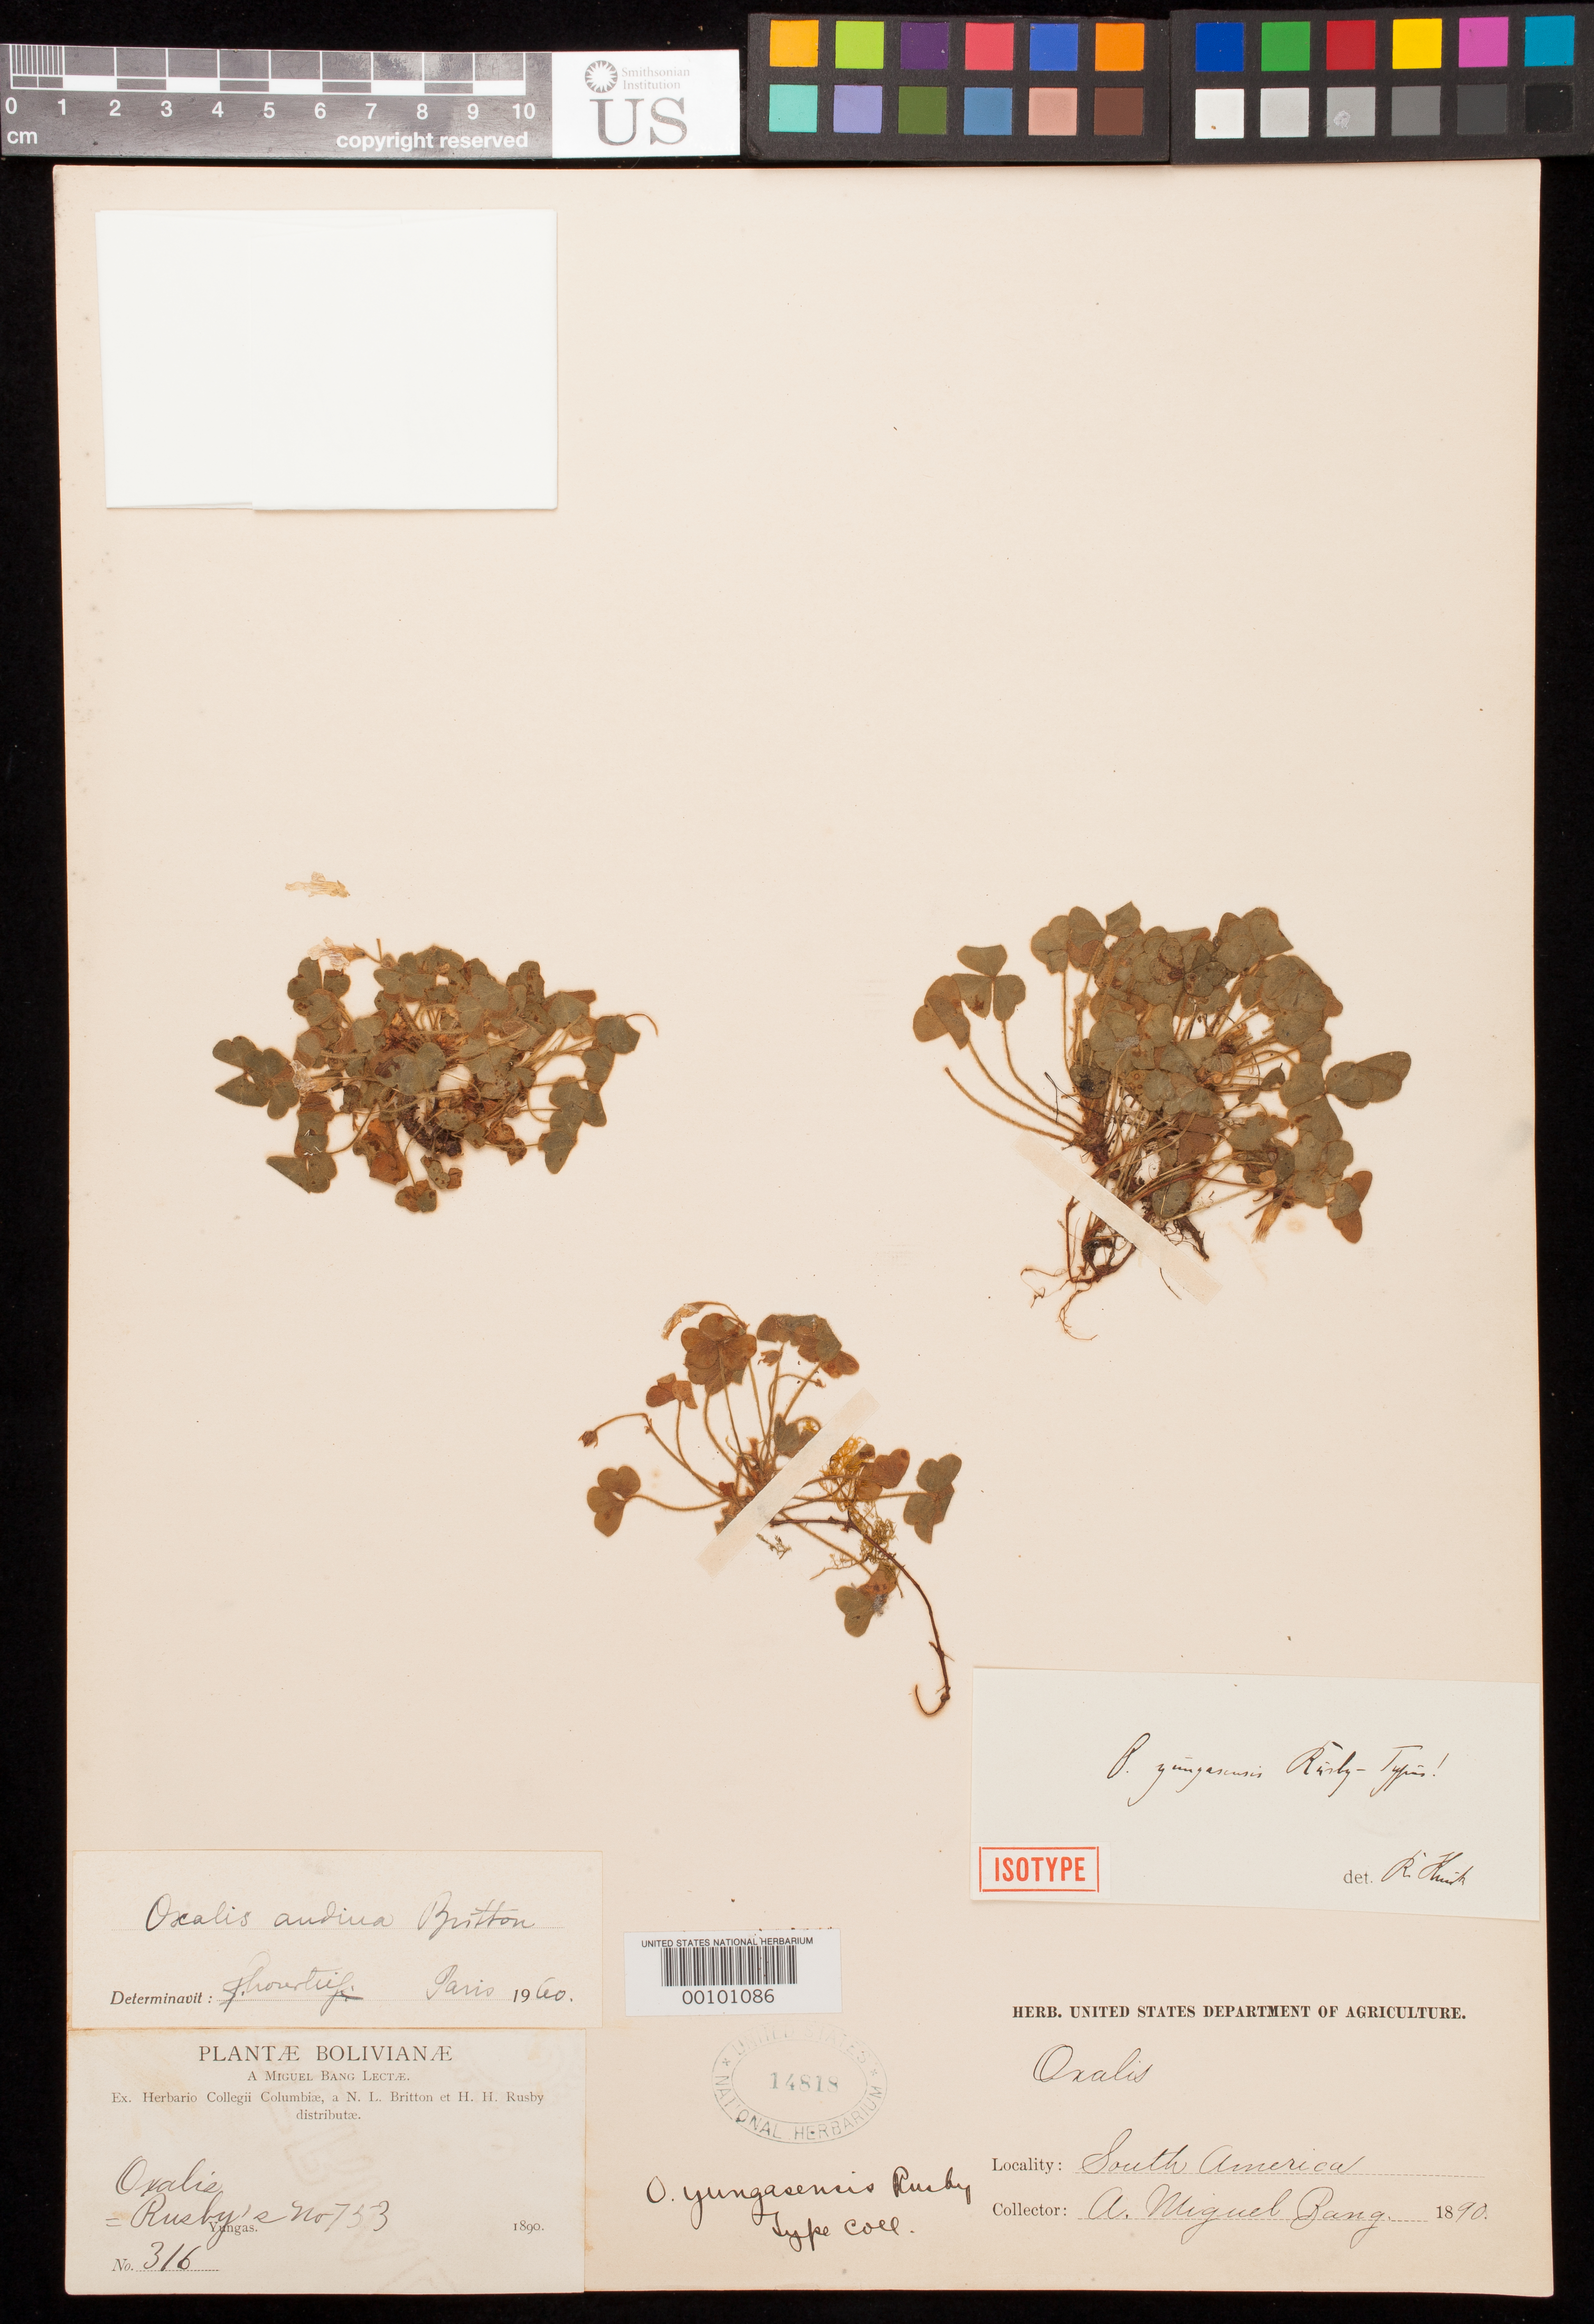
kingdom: Plantae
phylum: Tracheophyta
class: Magnoliopsida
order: Oxalidales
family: Oxalidaceae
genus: Oxalis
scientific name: Oxalis yungasensis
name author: Rusby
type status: Isotype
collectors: M. Bang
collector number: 316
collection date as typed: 1890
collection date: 1890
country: Bolivia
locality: Yungas.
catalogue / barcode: US 14818